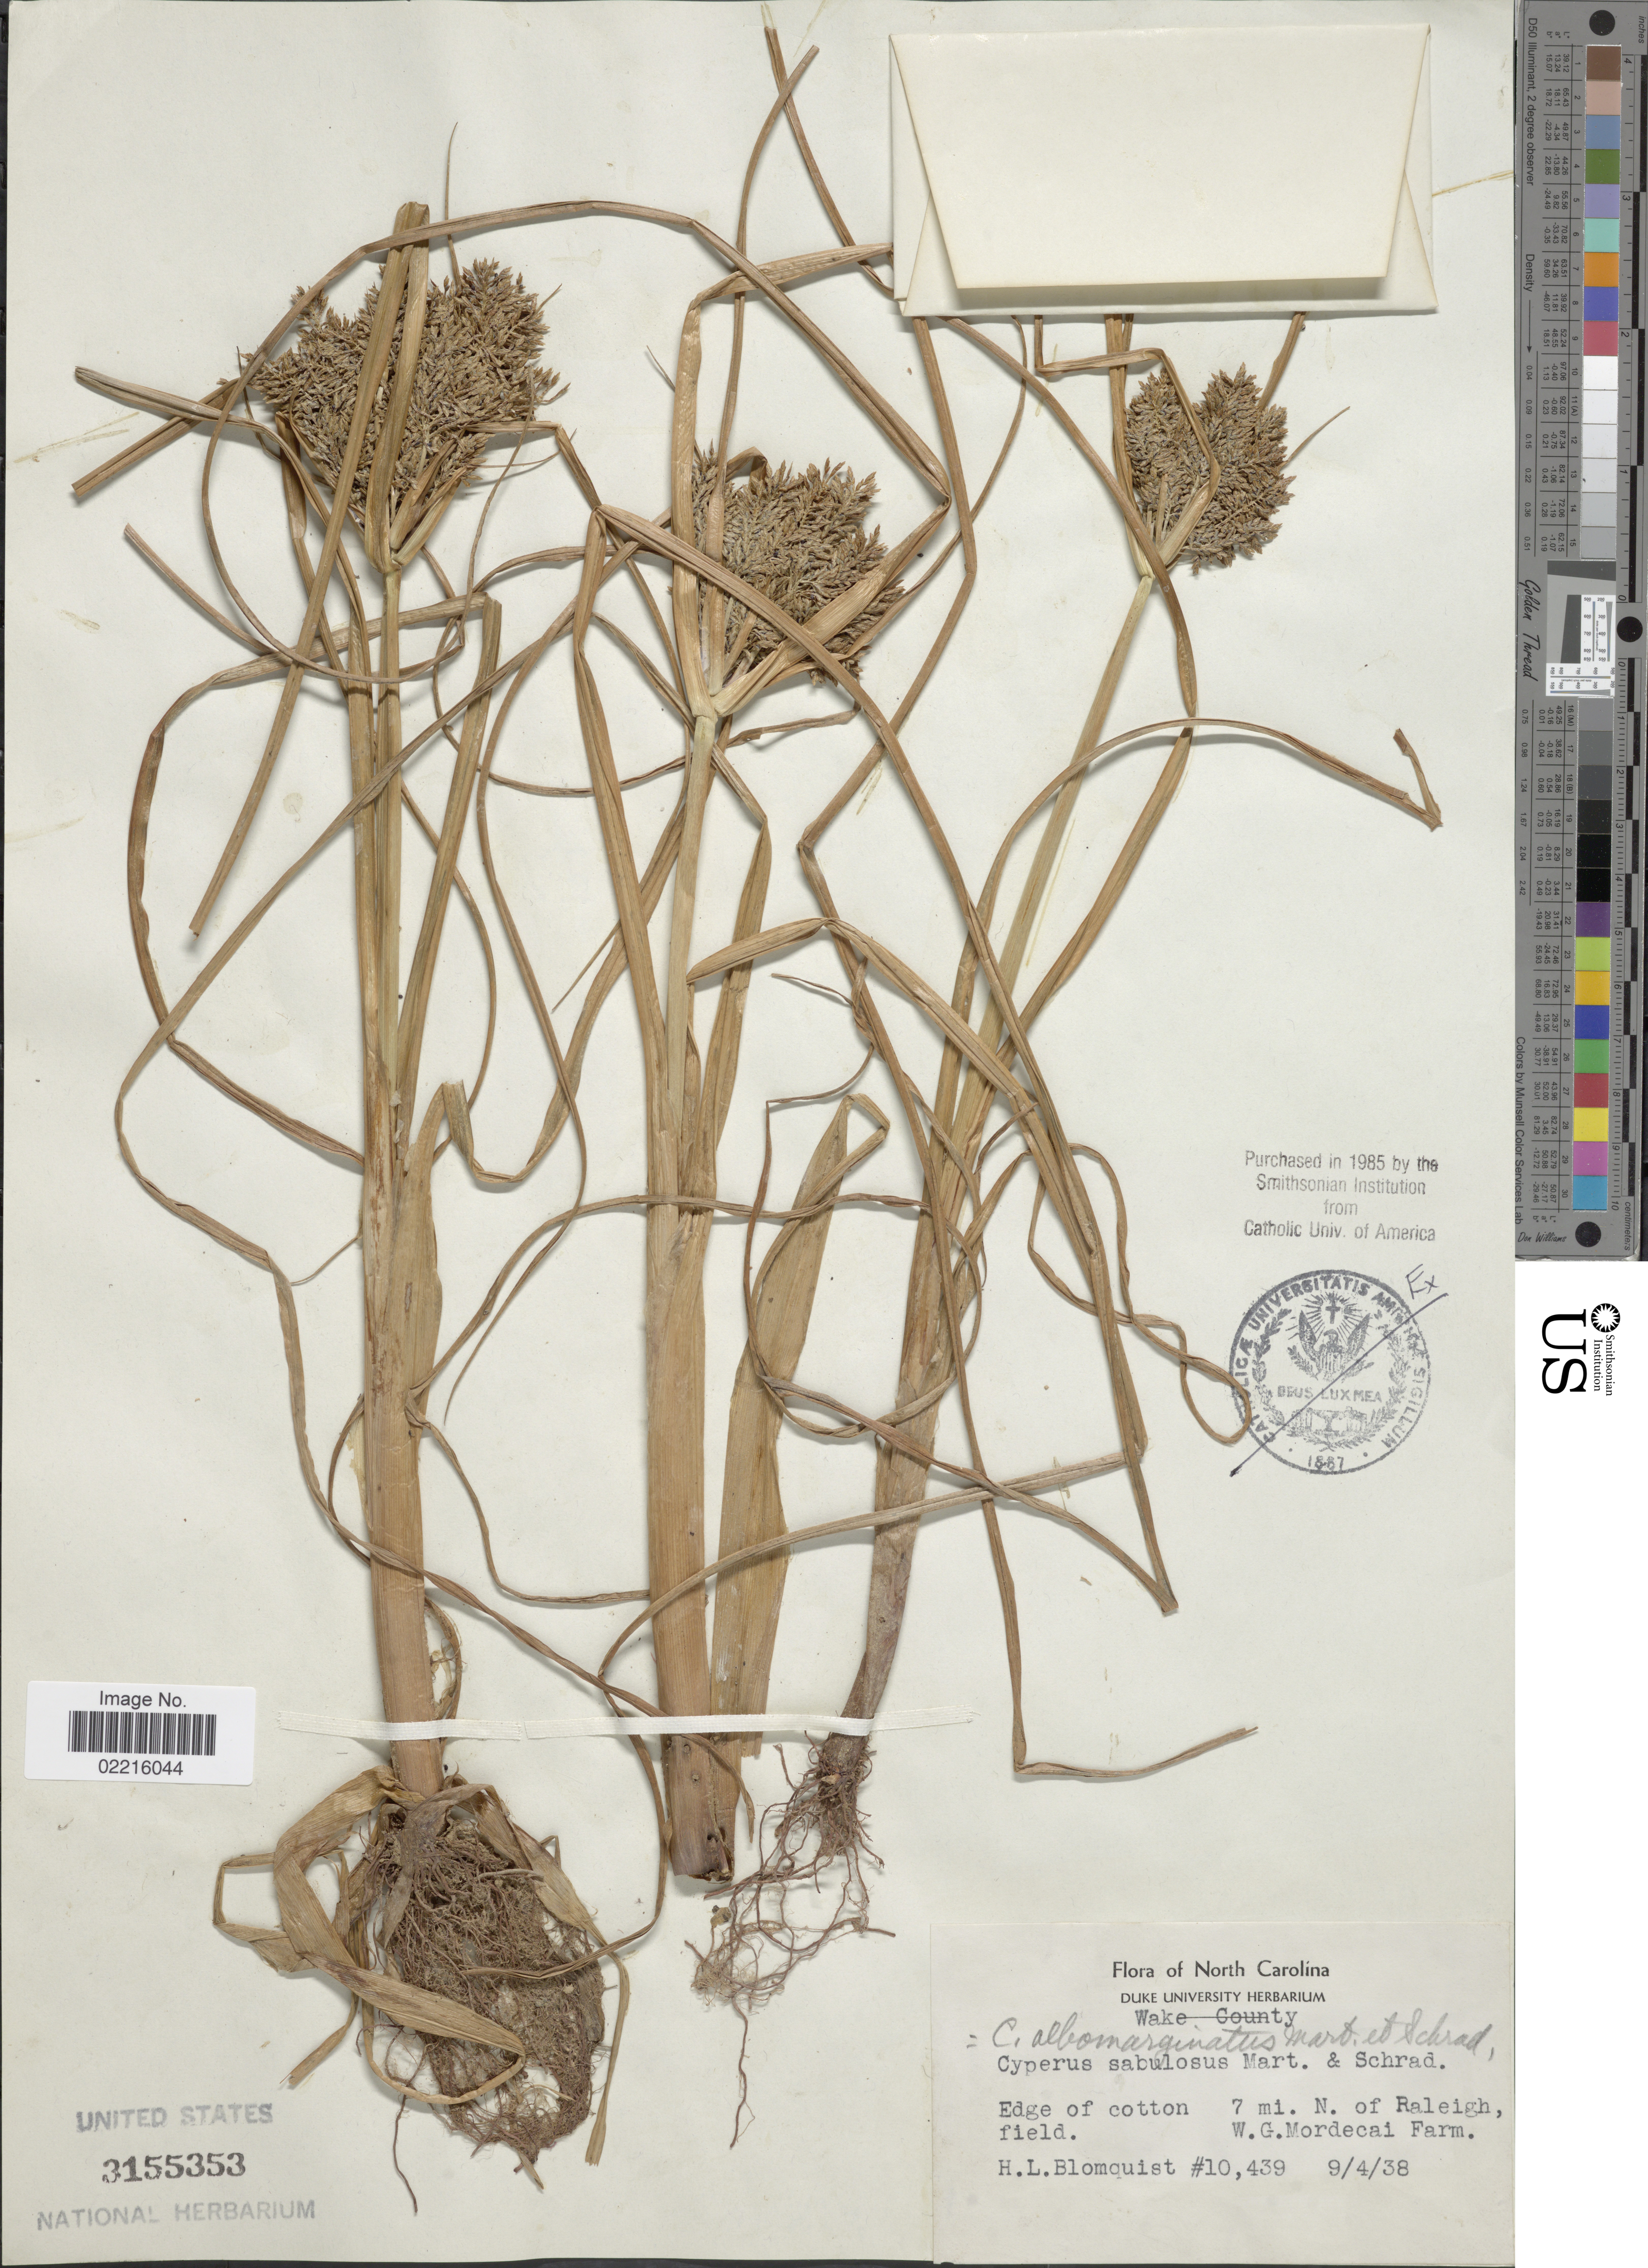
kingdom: Plantae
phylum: Tracheophyta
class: Liliopsida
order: Poales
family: Cyperaceae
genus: Cyperus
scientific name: Cyperus flavicomus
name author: Michx.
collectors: H. Blomquist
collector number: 10439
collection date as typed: Transcribed d/m/y: 4/9/38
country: United States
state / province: North Carolina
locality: Edge of Cotton field, 7 mi N of Raleigh, W.G. Mordecai Farm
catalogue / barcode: US 3155353